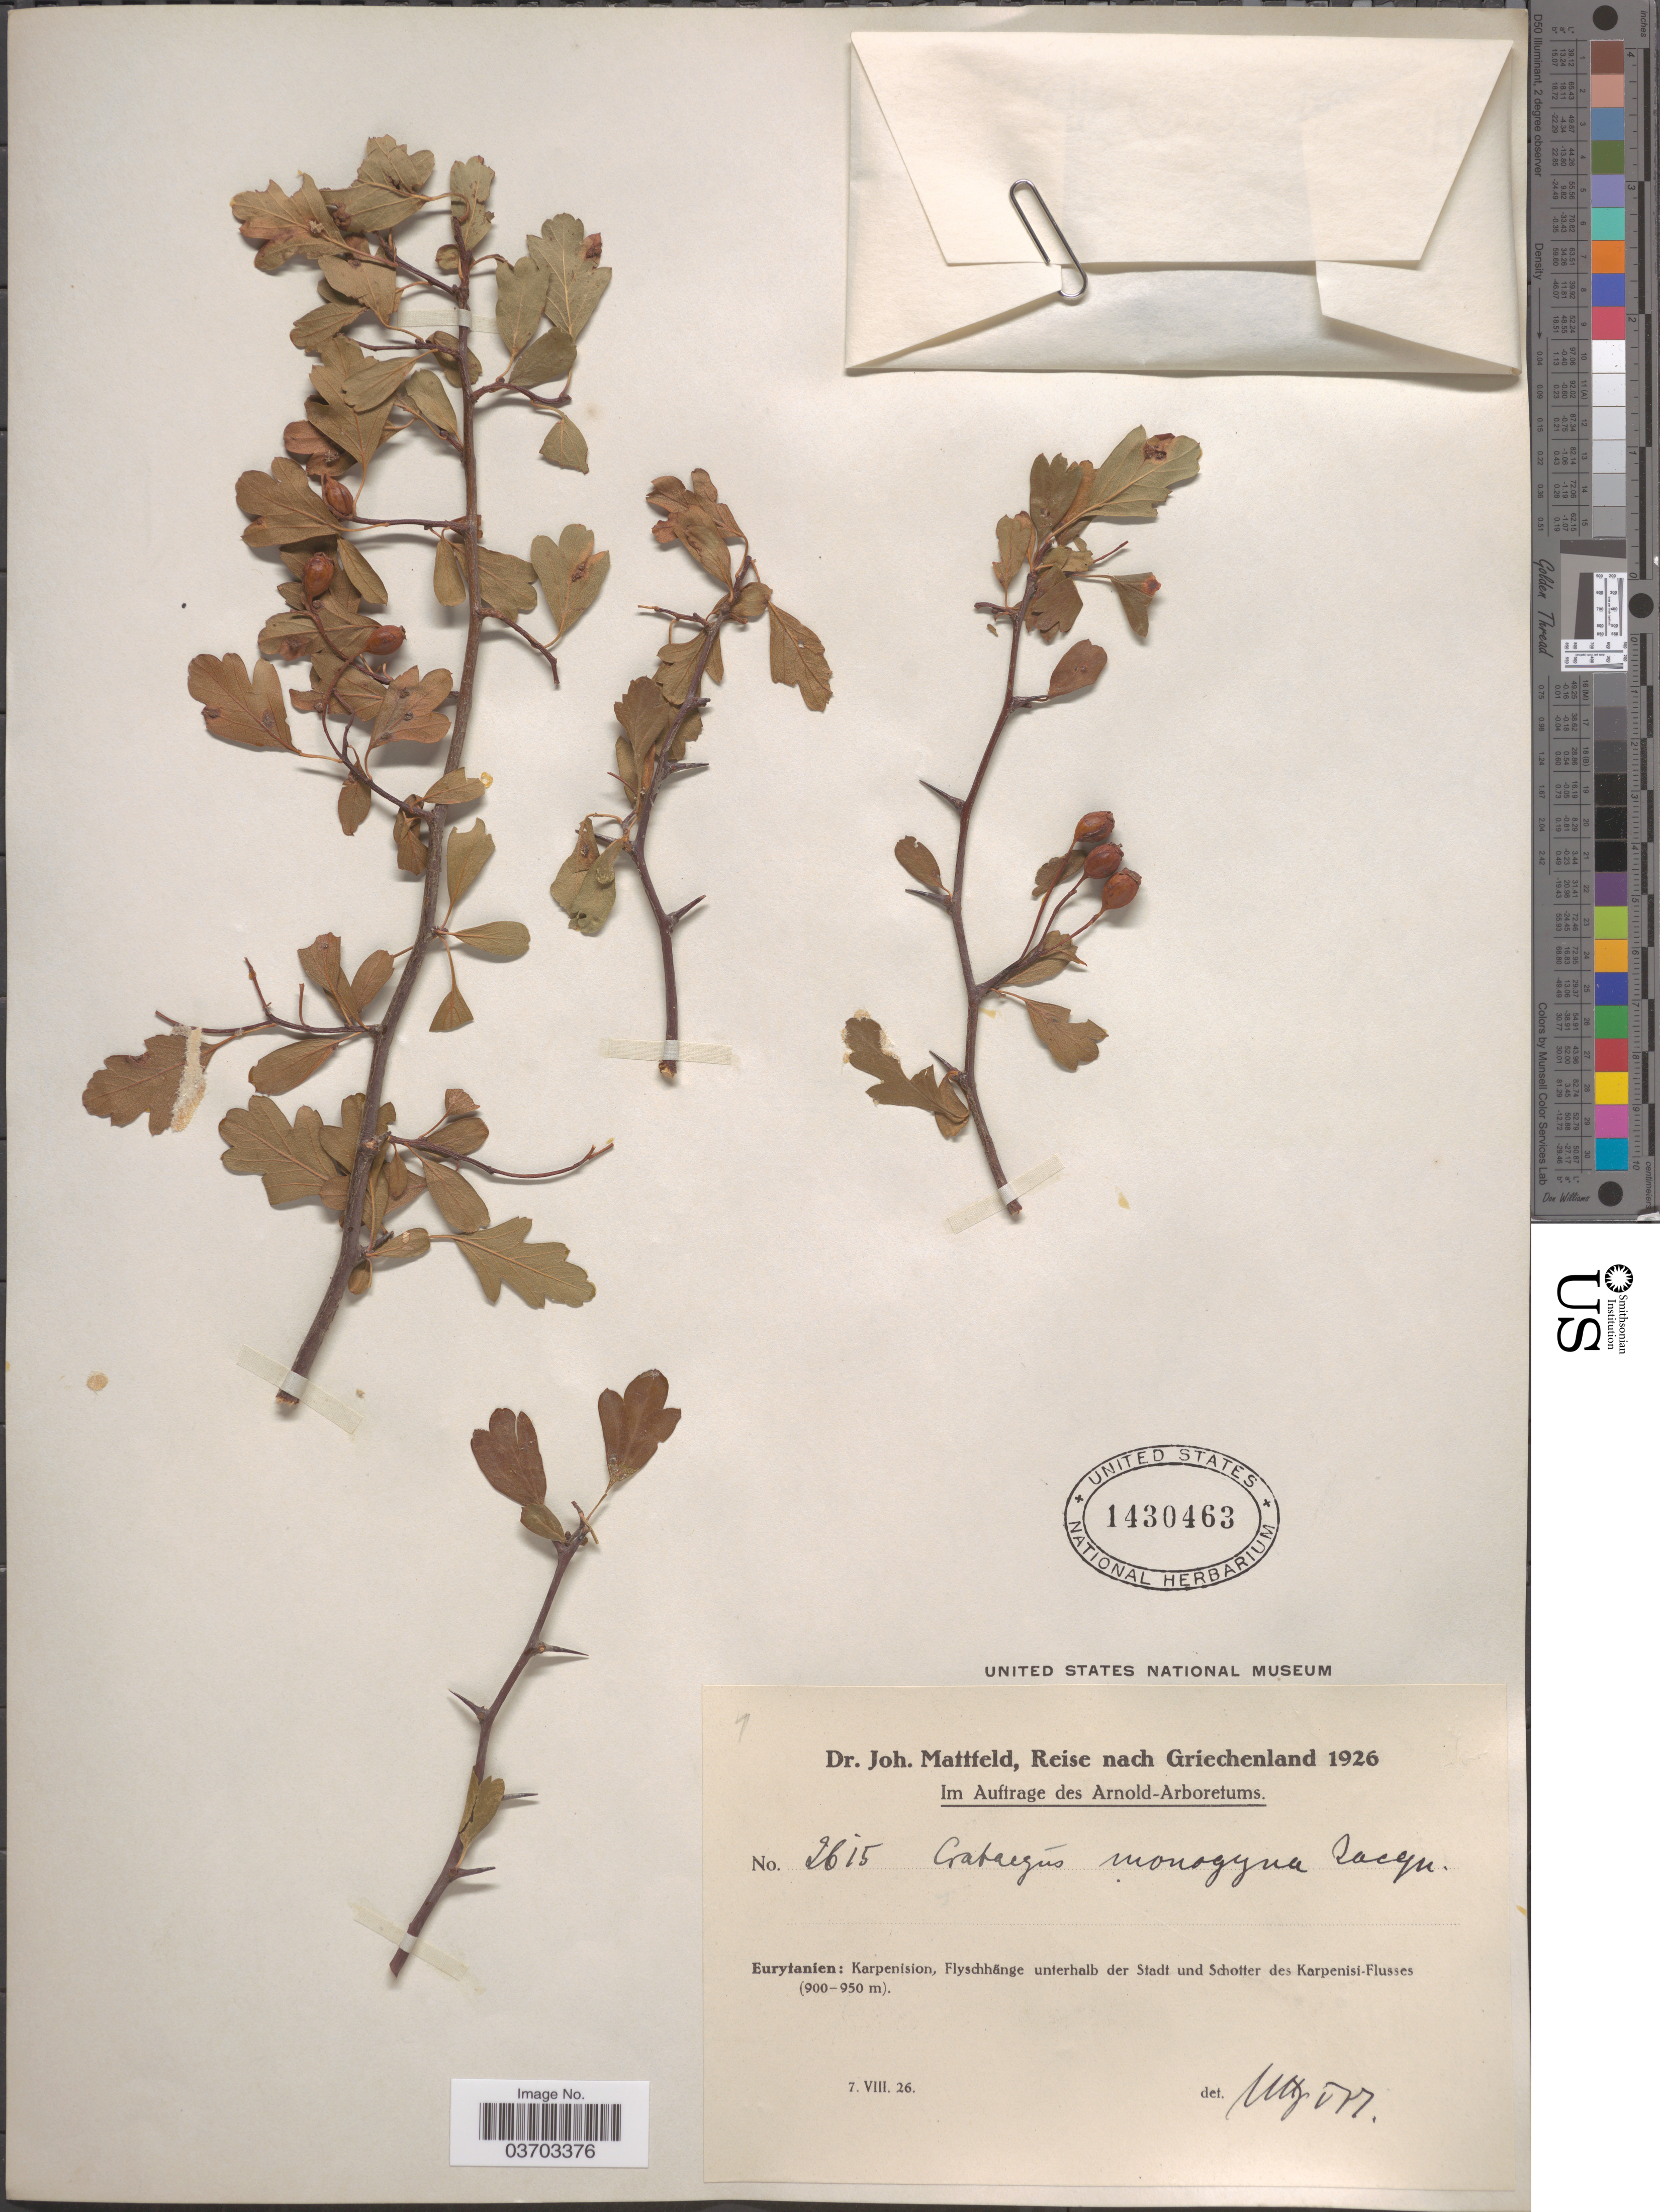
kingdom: Plantae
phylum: Tracheophyta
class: Magnoliopsida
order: Rosales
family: Rosaceae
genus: Crataegus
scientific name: Crataegus monogyna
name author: Lindin.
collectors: J. Mattfeld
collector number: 2615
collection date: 1926-08-07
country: Greece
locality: Griechenaldn. Eurytanien: Karpenision, Flyschhänge unterhalb der Stadt und Schotter des Karpenisi-Flusses.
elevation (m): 900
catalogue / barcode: US 1430463